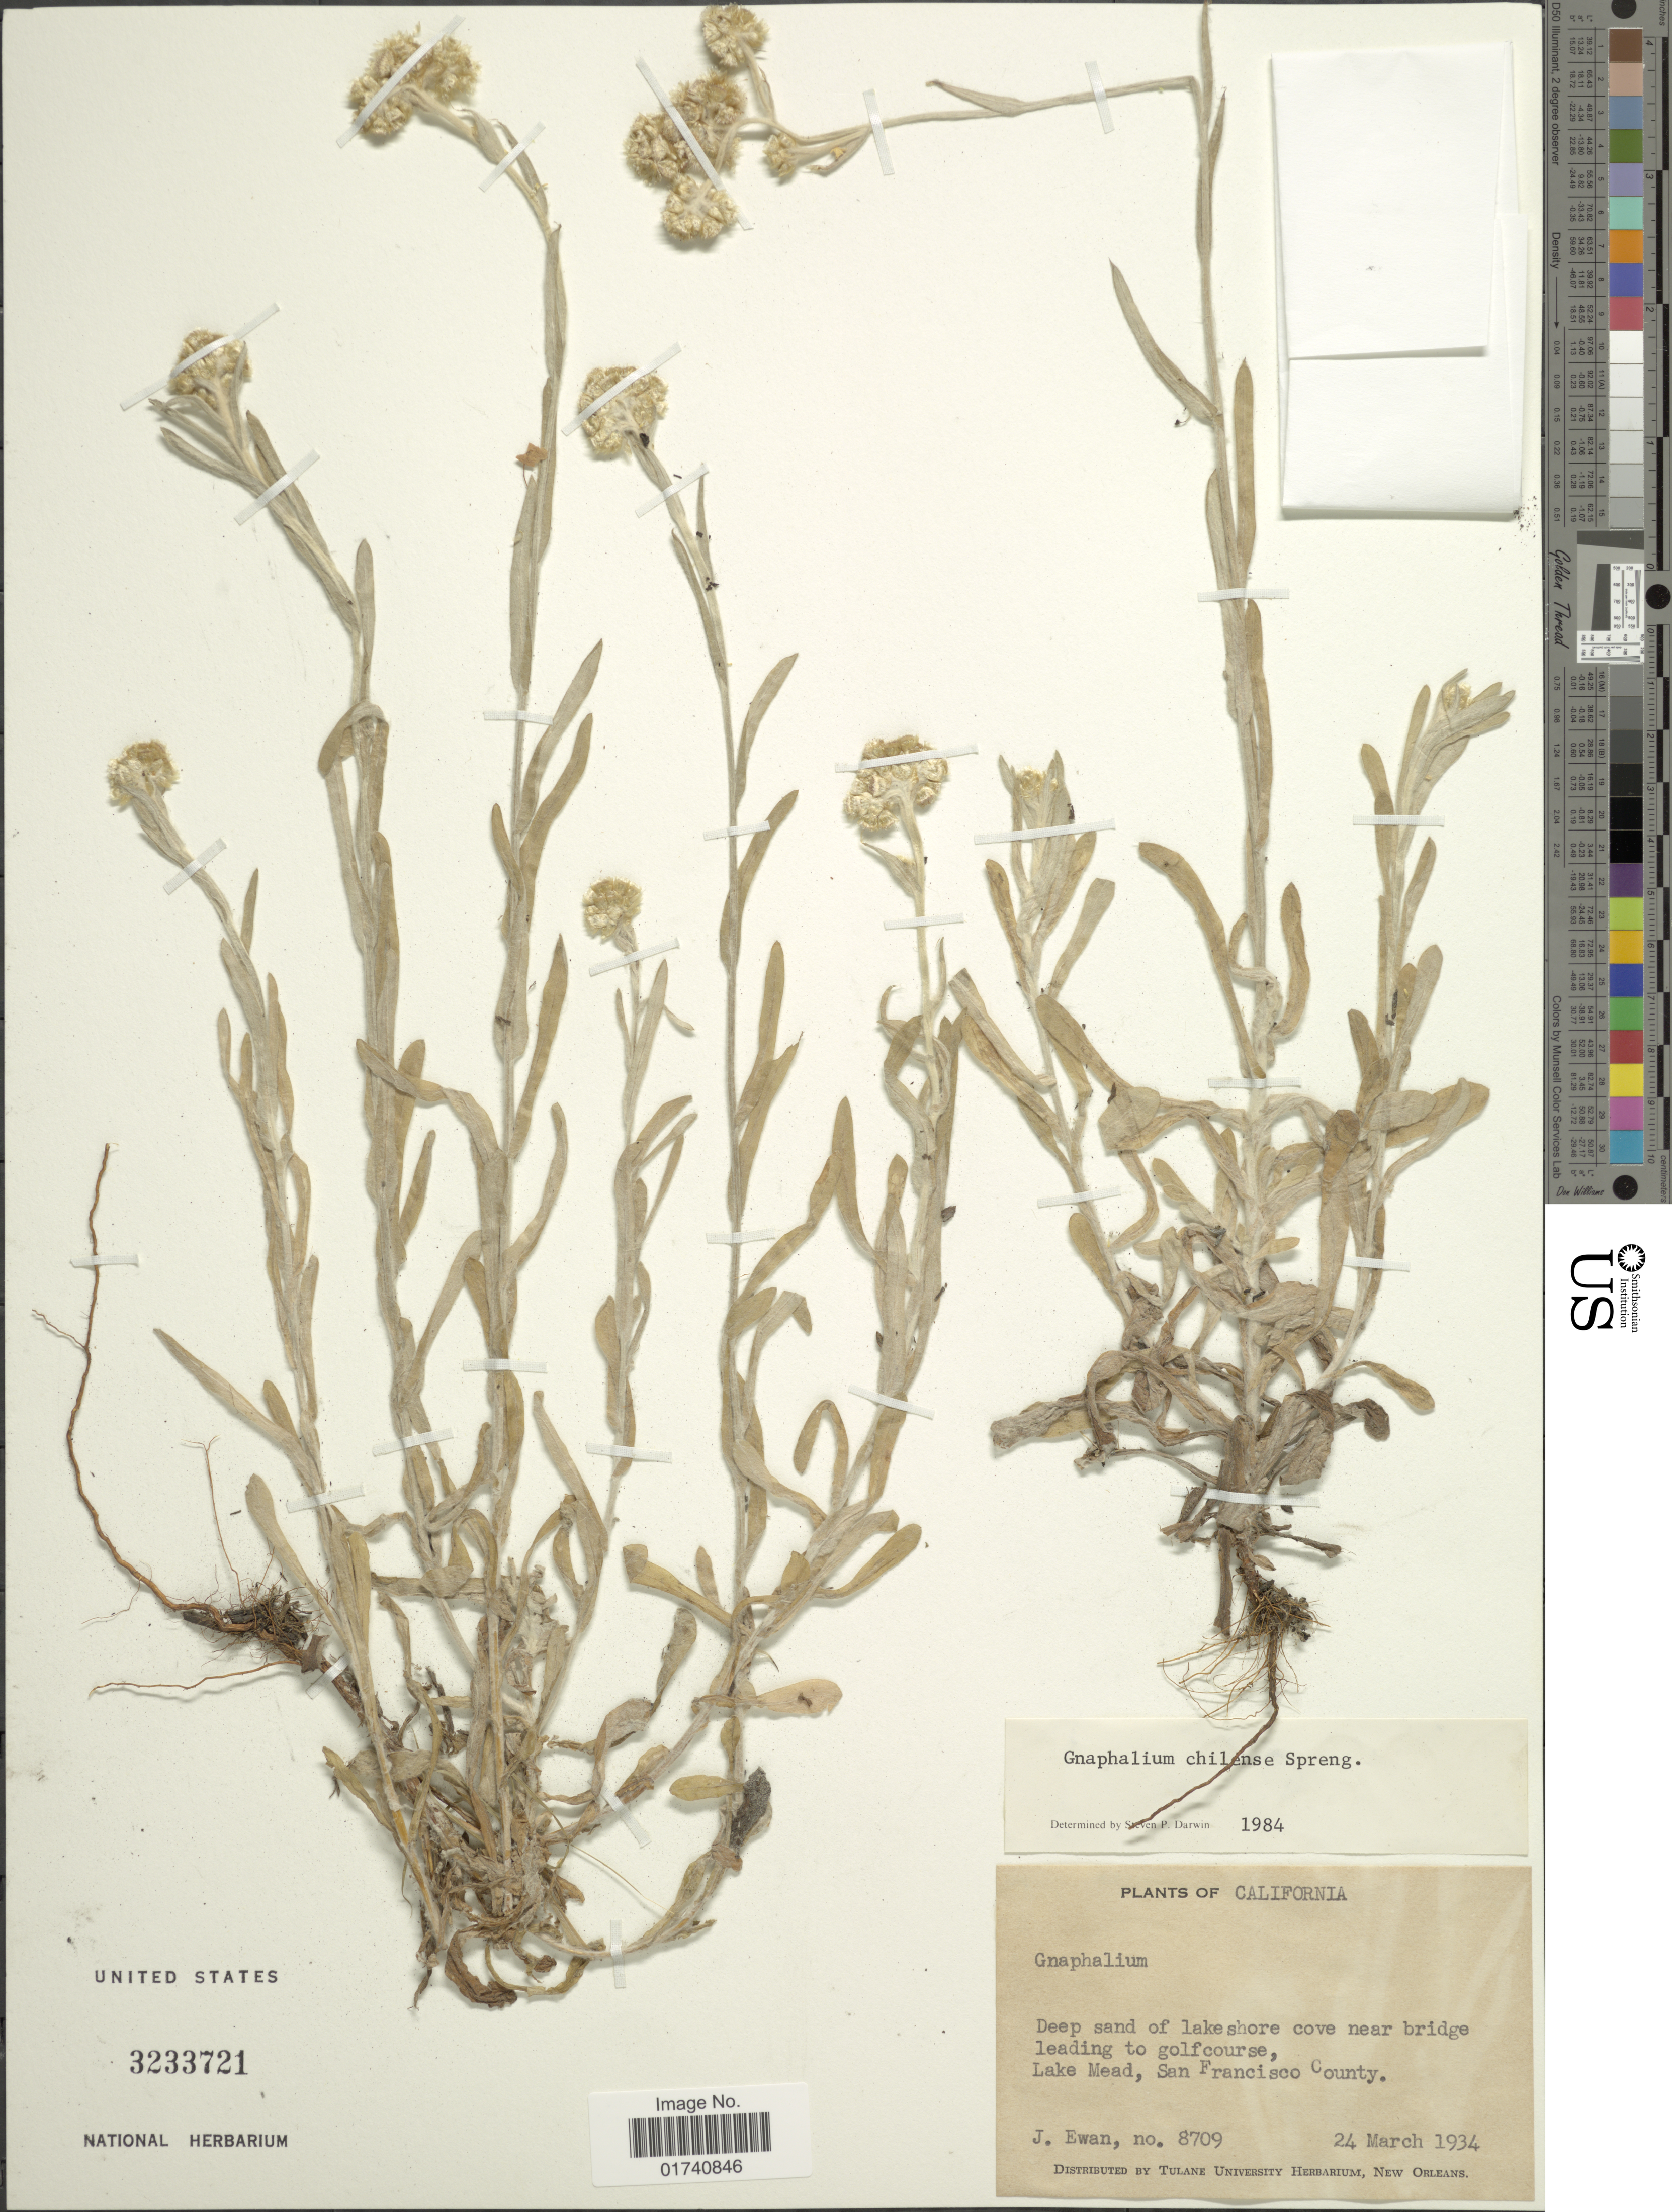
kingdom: Plantae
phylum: Tracheophyta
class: Magnoliopsida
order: Asterales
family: Asteraceae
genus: Pseudognaphalium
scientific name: Pseudognaphalium stramineum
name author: (Kunth) Anderb.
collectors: J. A. Ewan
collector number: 8709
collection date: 1934-03-24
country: United States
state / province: California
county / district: San Francisco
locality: Deep sand of lakeshore cove near bridge leading to golfcourse, Lake Mead, San Francisco County.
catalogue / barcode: US 3233721